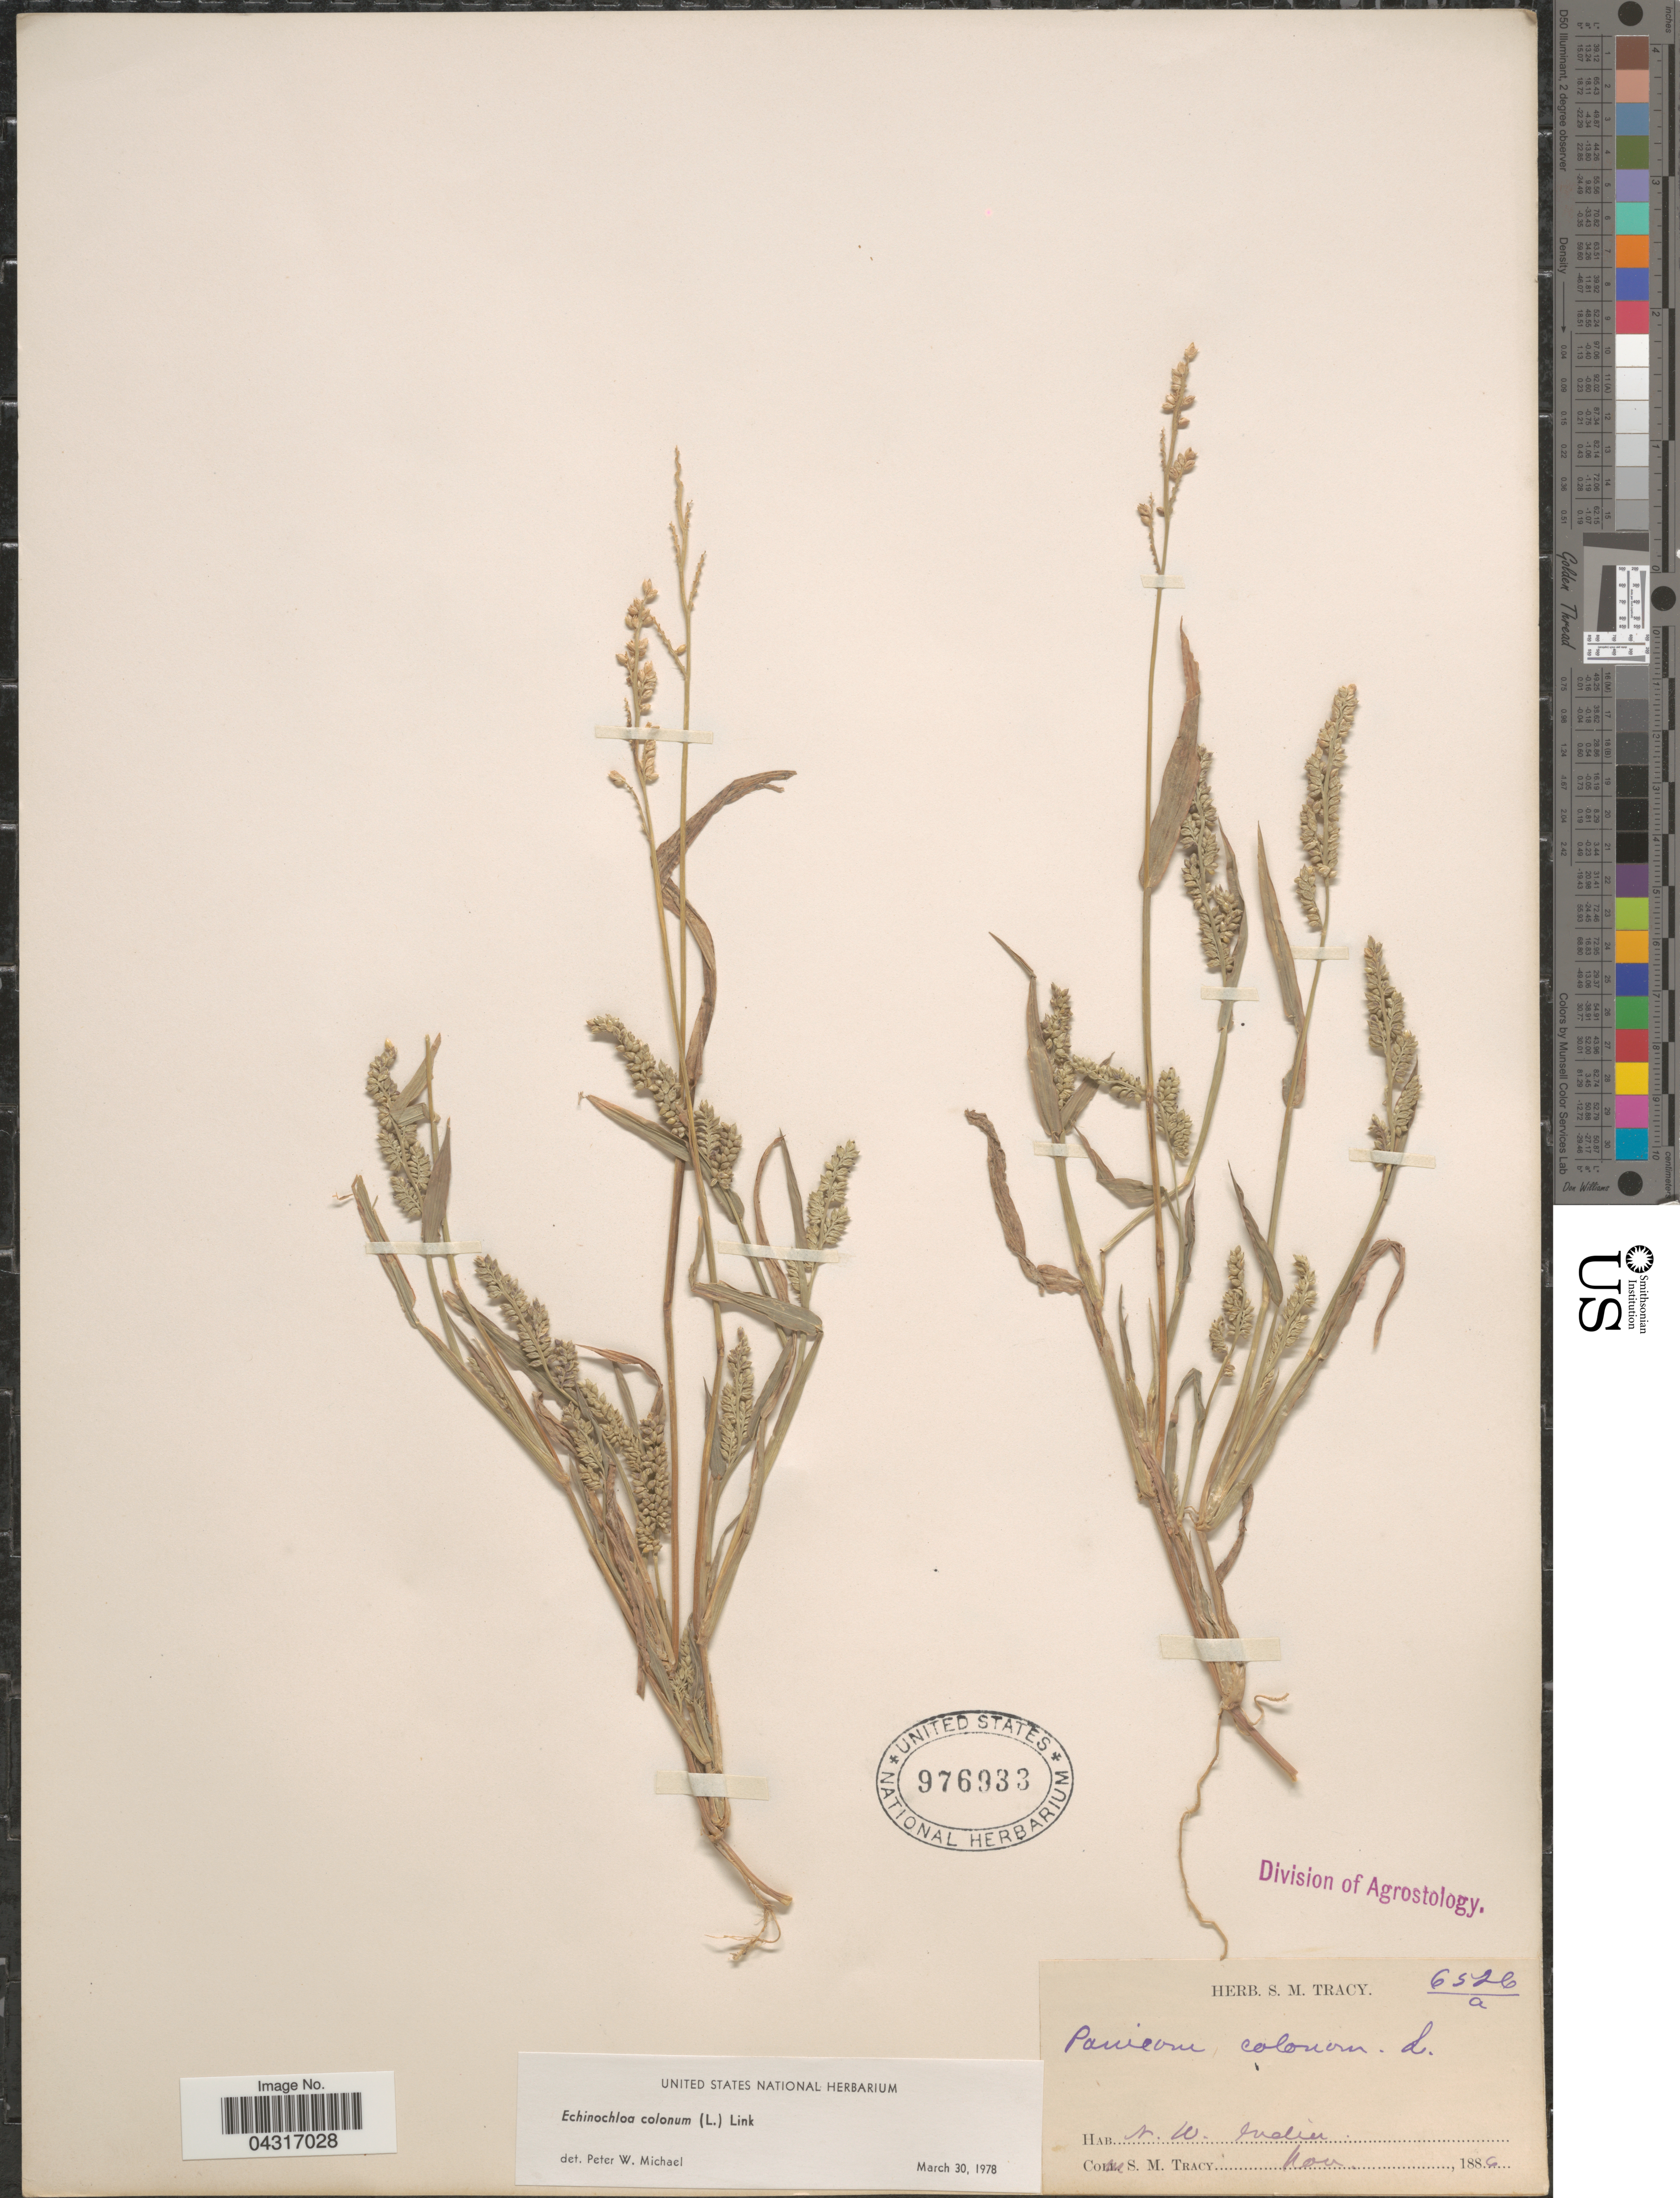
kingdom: Plantae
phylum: Tracheophyta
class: Liliopsida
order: Poales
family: Poaceae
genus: Echinochloa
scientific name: Echinochloa colona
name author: (L.) Link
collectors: S. M. Tracy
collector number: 6526a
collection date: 1886-11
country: India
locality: N.W. India.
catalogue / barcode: US 976933